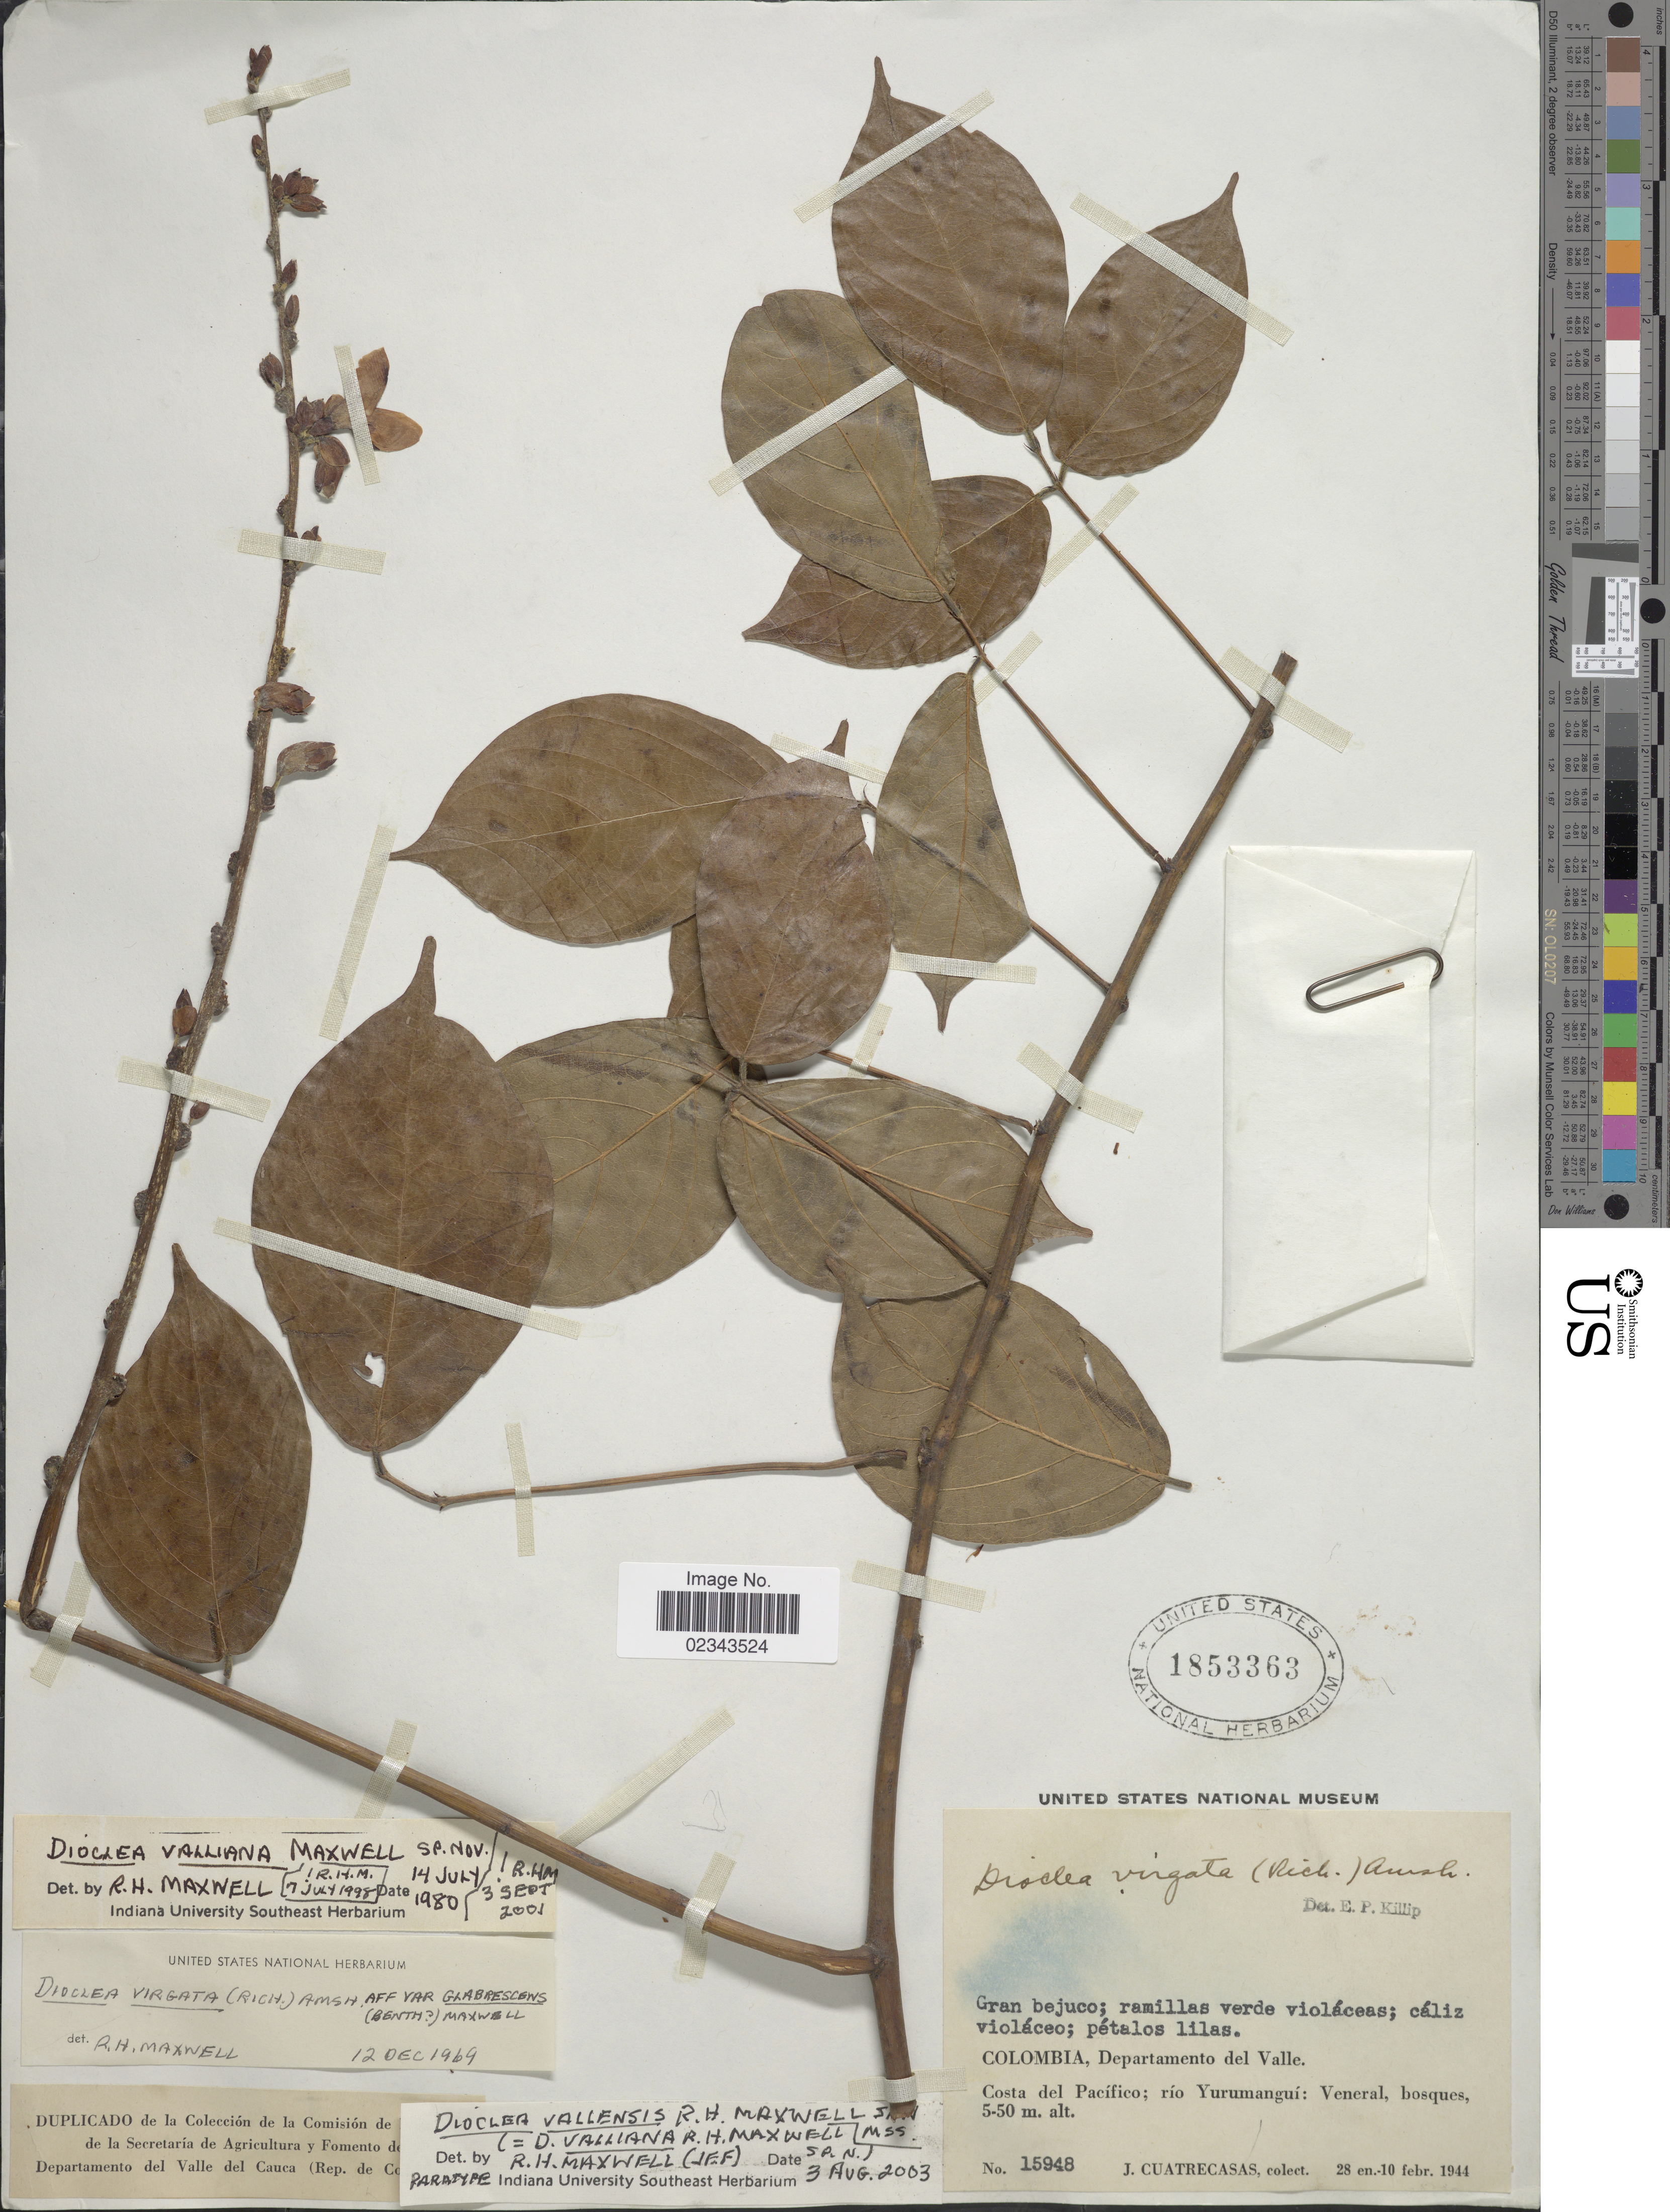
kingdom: Plantae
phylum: Tracheophyta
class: Magnoliopsida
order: Fabales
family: Fabaceae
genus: Dioclea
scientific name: Dioclea vallensis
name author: R.H. Maxwell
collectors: J. Cuatrecasas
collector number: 15948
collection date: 1944-01-28/1944-02-10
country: Colombia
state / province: Valle del Cauca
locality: Departamento del Valle, Costa del Pacifico; rio Yurumangui: Veneral, bosques.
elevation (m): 5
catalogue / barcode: US 1853363